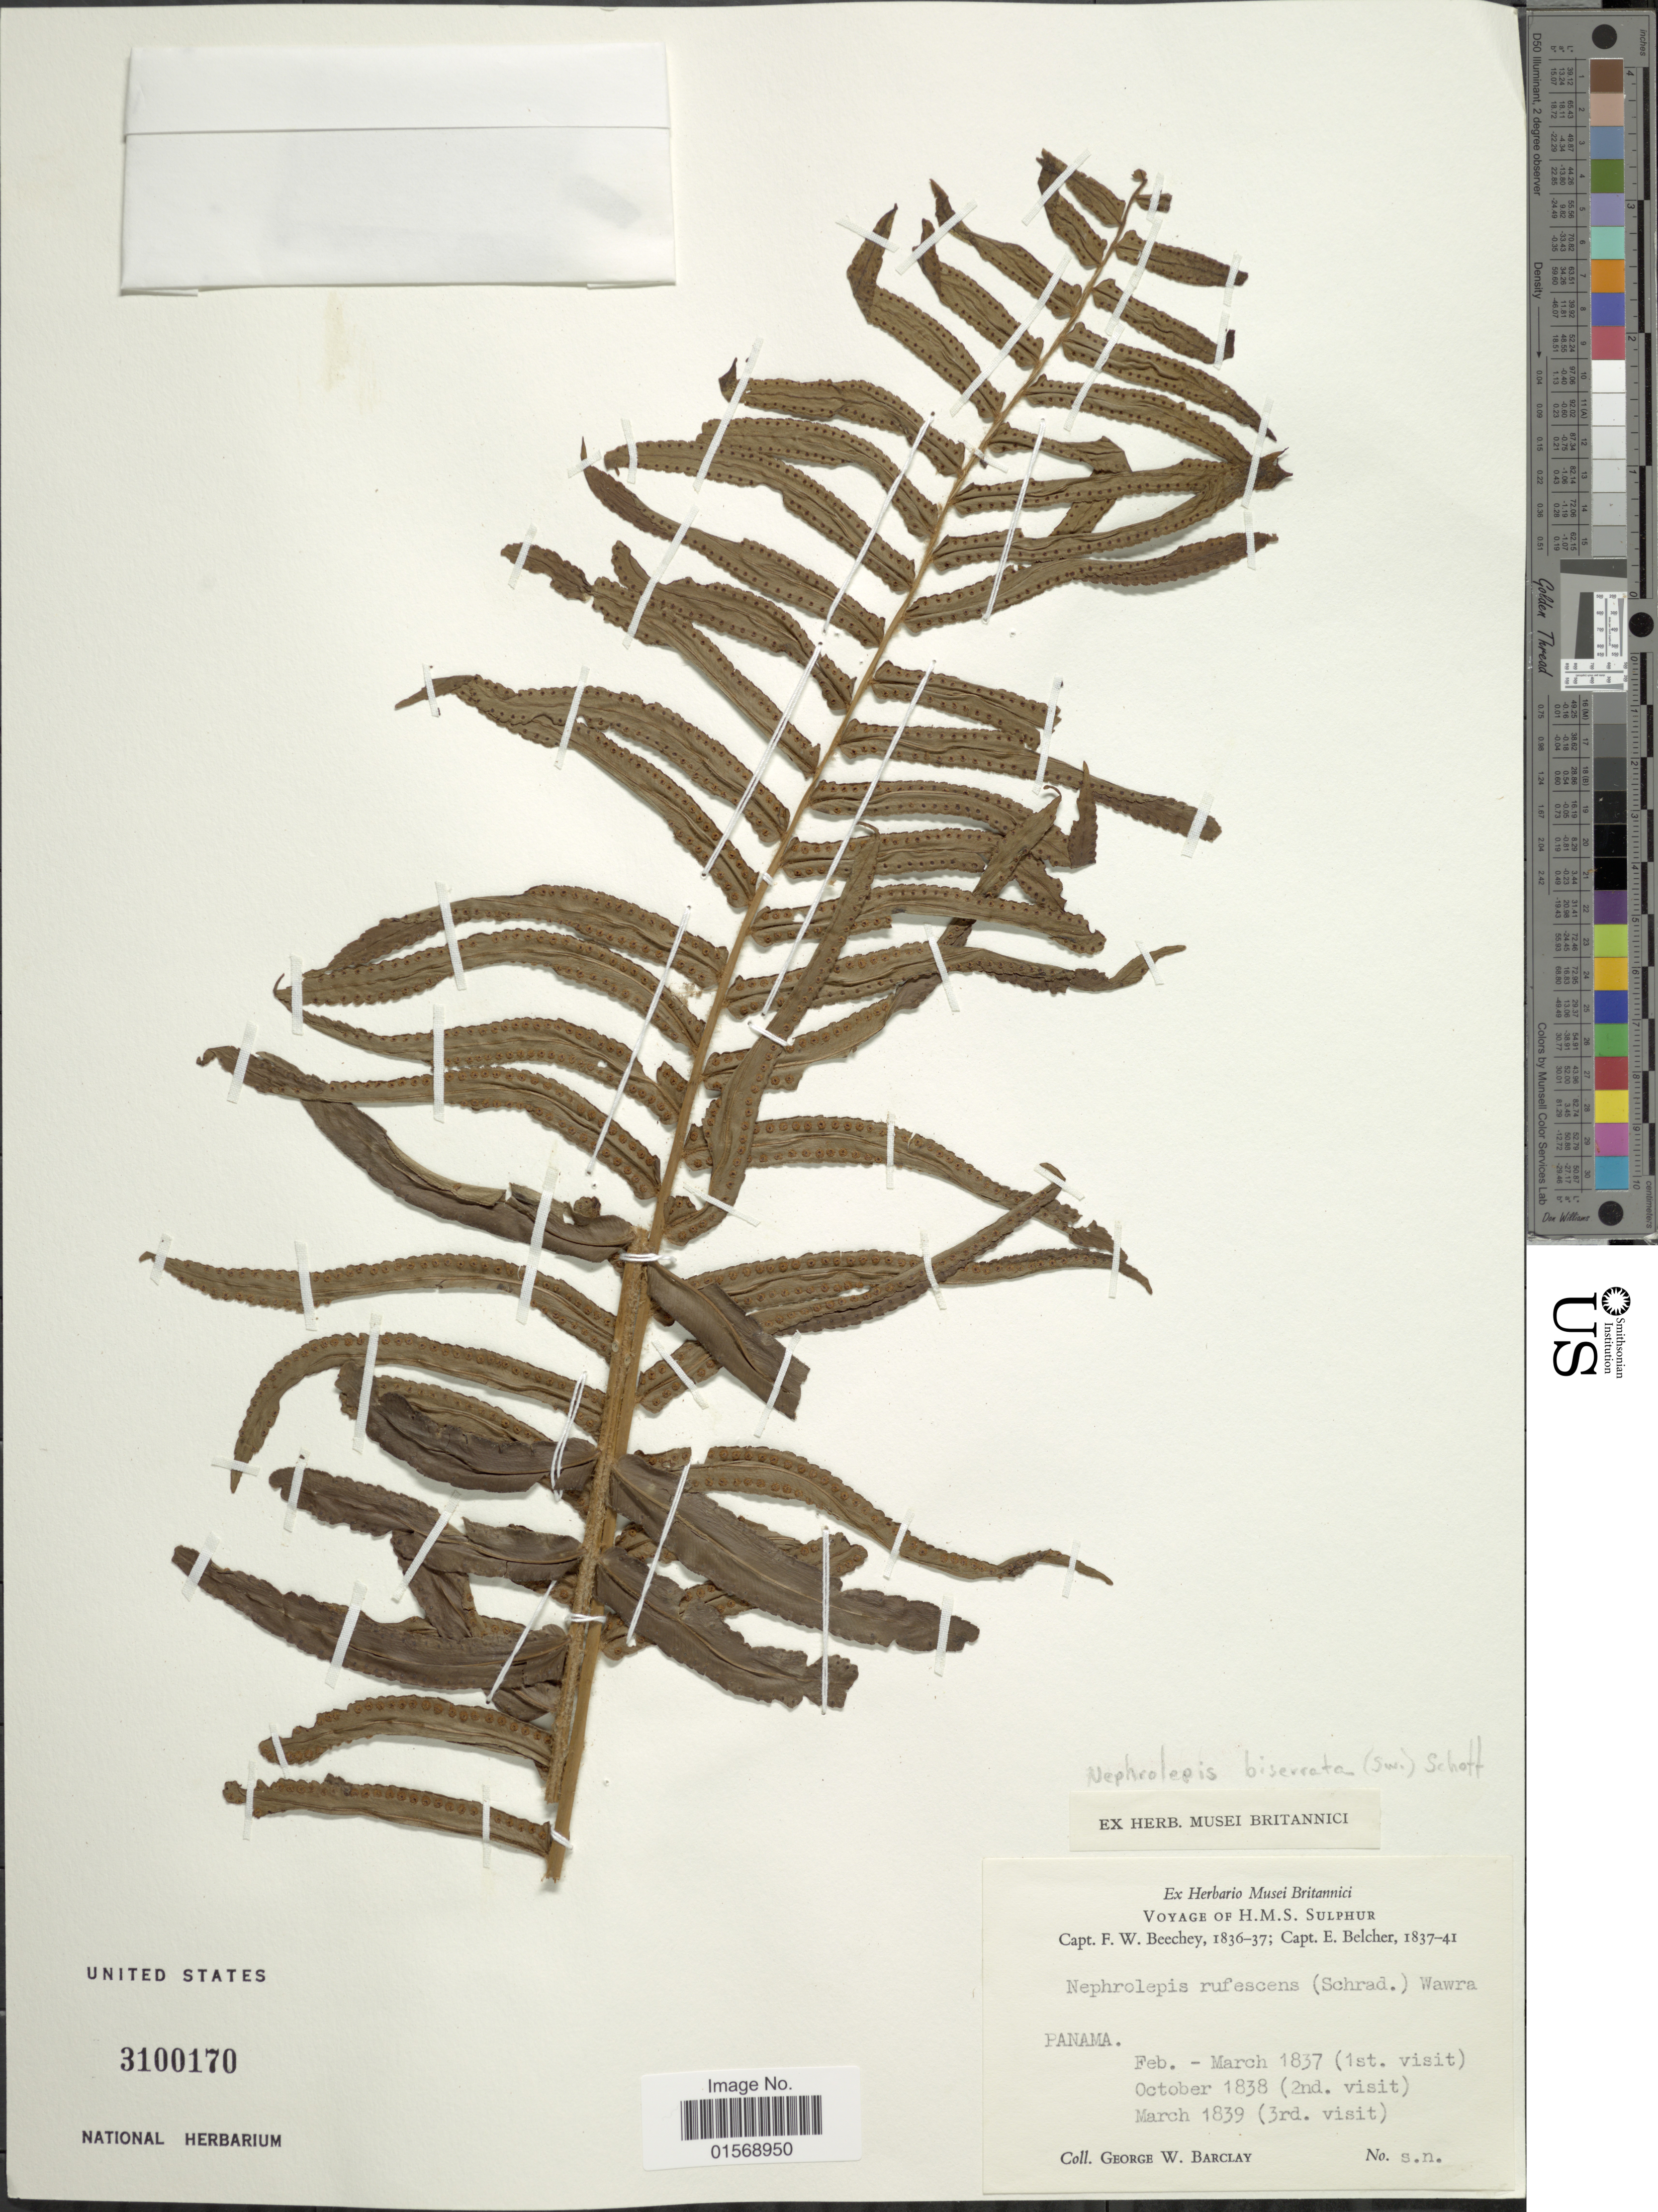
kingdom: Plantae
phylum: Tracheophyta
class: Polypodiopsida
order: Polypodiales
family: Nephrolepidaceae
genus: Nephrolepis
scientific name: Nephrolepis biserrata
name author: (Sw.) Schott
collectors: G. W. Barclay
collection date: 1837-02/1839-03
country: Panama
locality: Panama.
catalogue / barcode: US 3100170